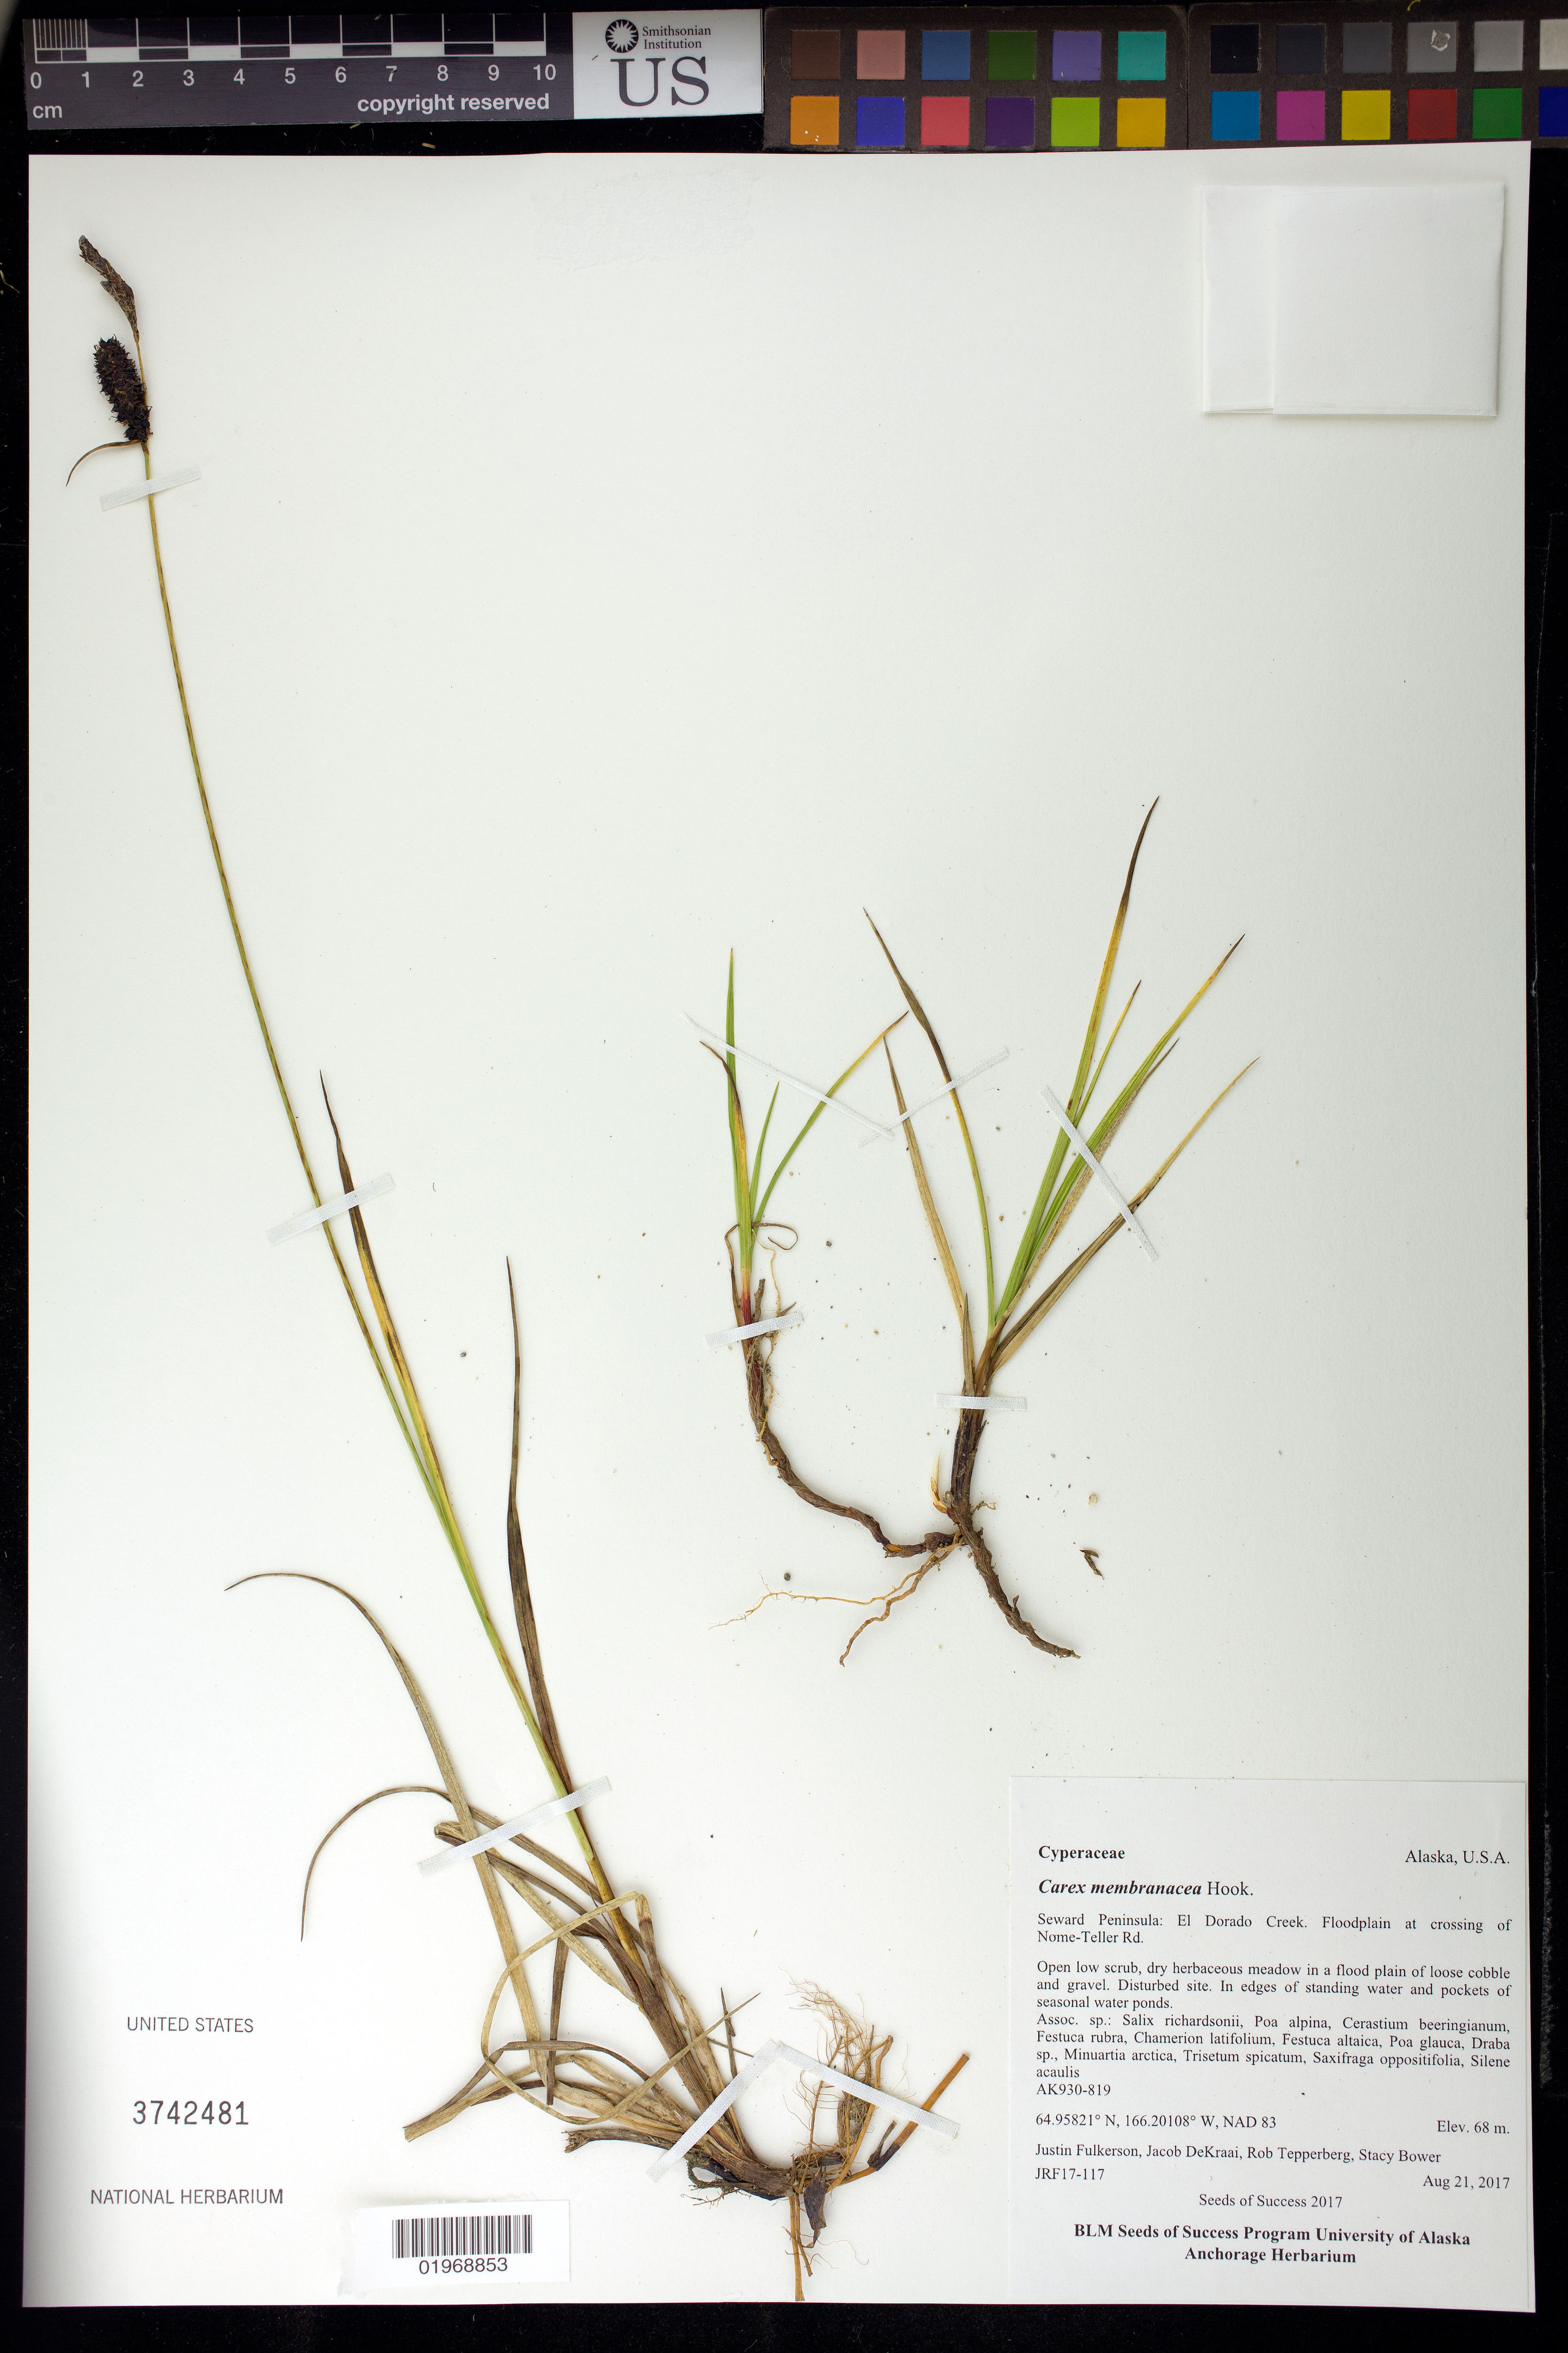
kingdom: Plantae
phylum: Tracheophyta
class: Liliopsida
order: Poales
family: Cyperaceae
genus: Carex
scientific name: Carex membranacea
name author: Hook.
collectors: J. Fulkerson, J. DeKraai, R. Tepperberg & S. Bower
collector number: JRF17-117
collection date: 2017-08-21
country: United States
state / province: Alaska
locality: Seward Peninsula, El Dorado Creek. Floodplain at crossing of Nome-Teller Rd.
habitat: Open low shrub, meadow in a flood plain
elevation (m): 68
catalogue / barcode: US 3742481